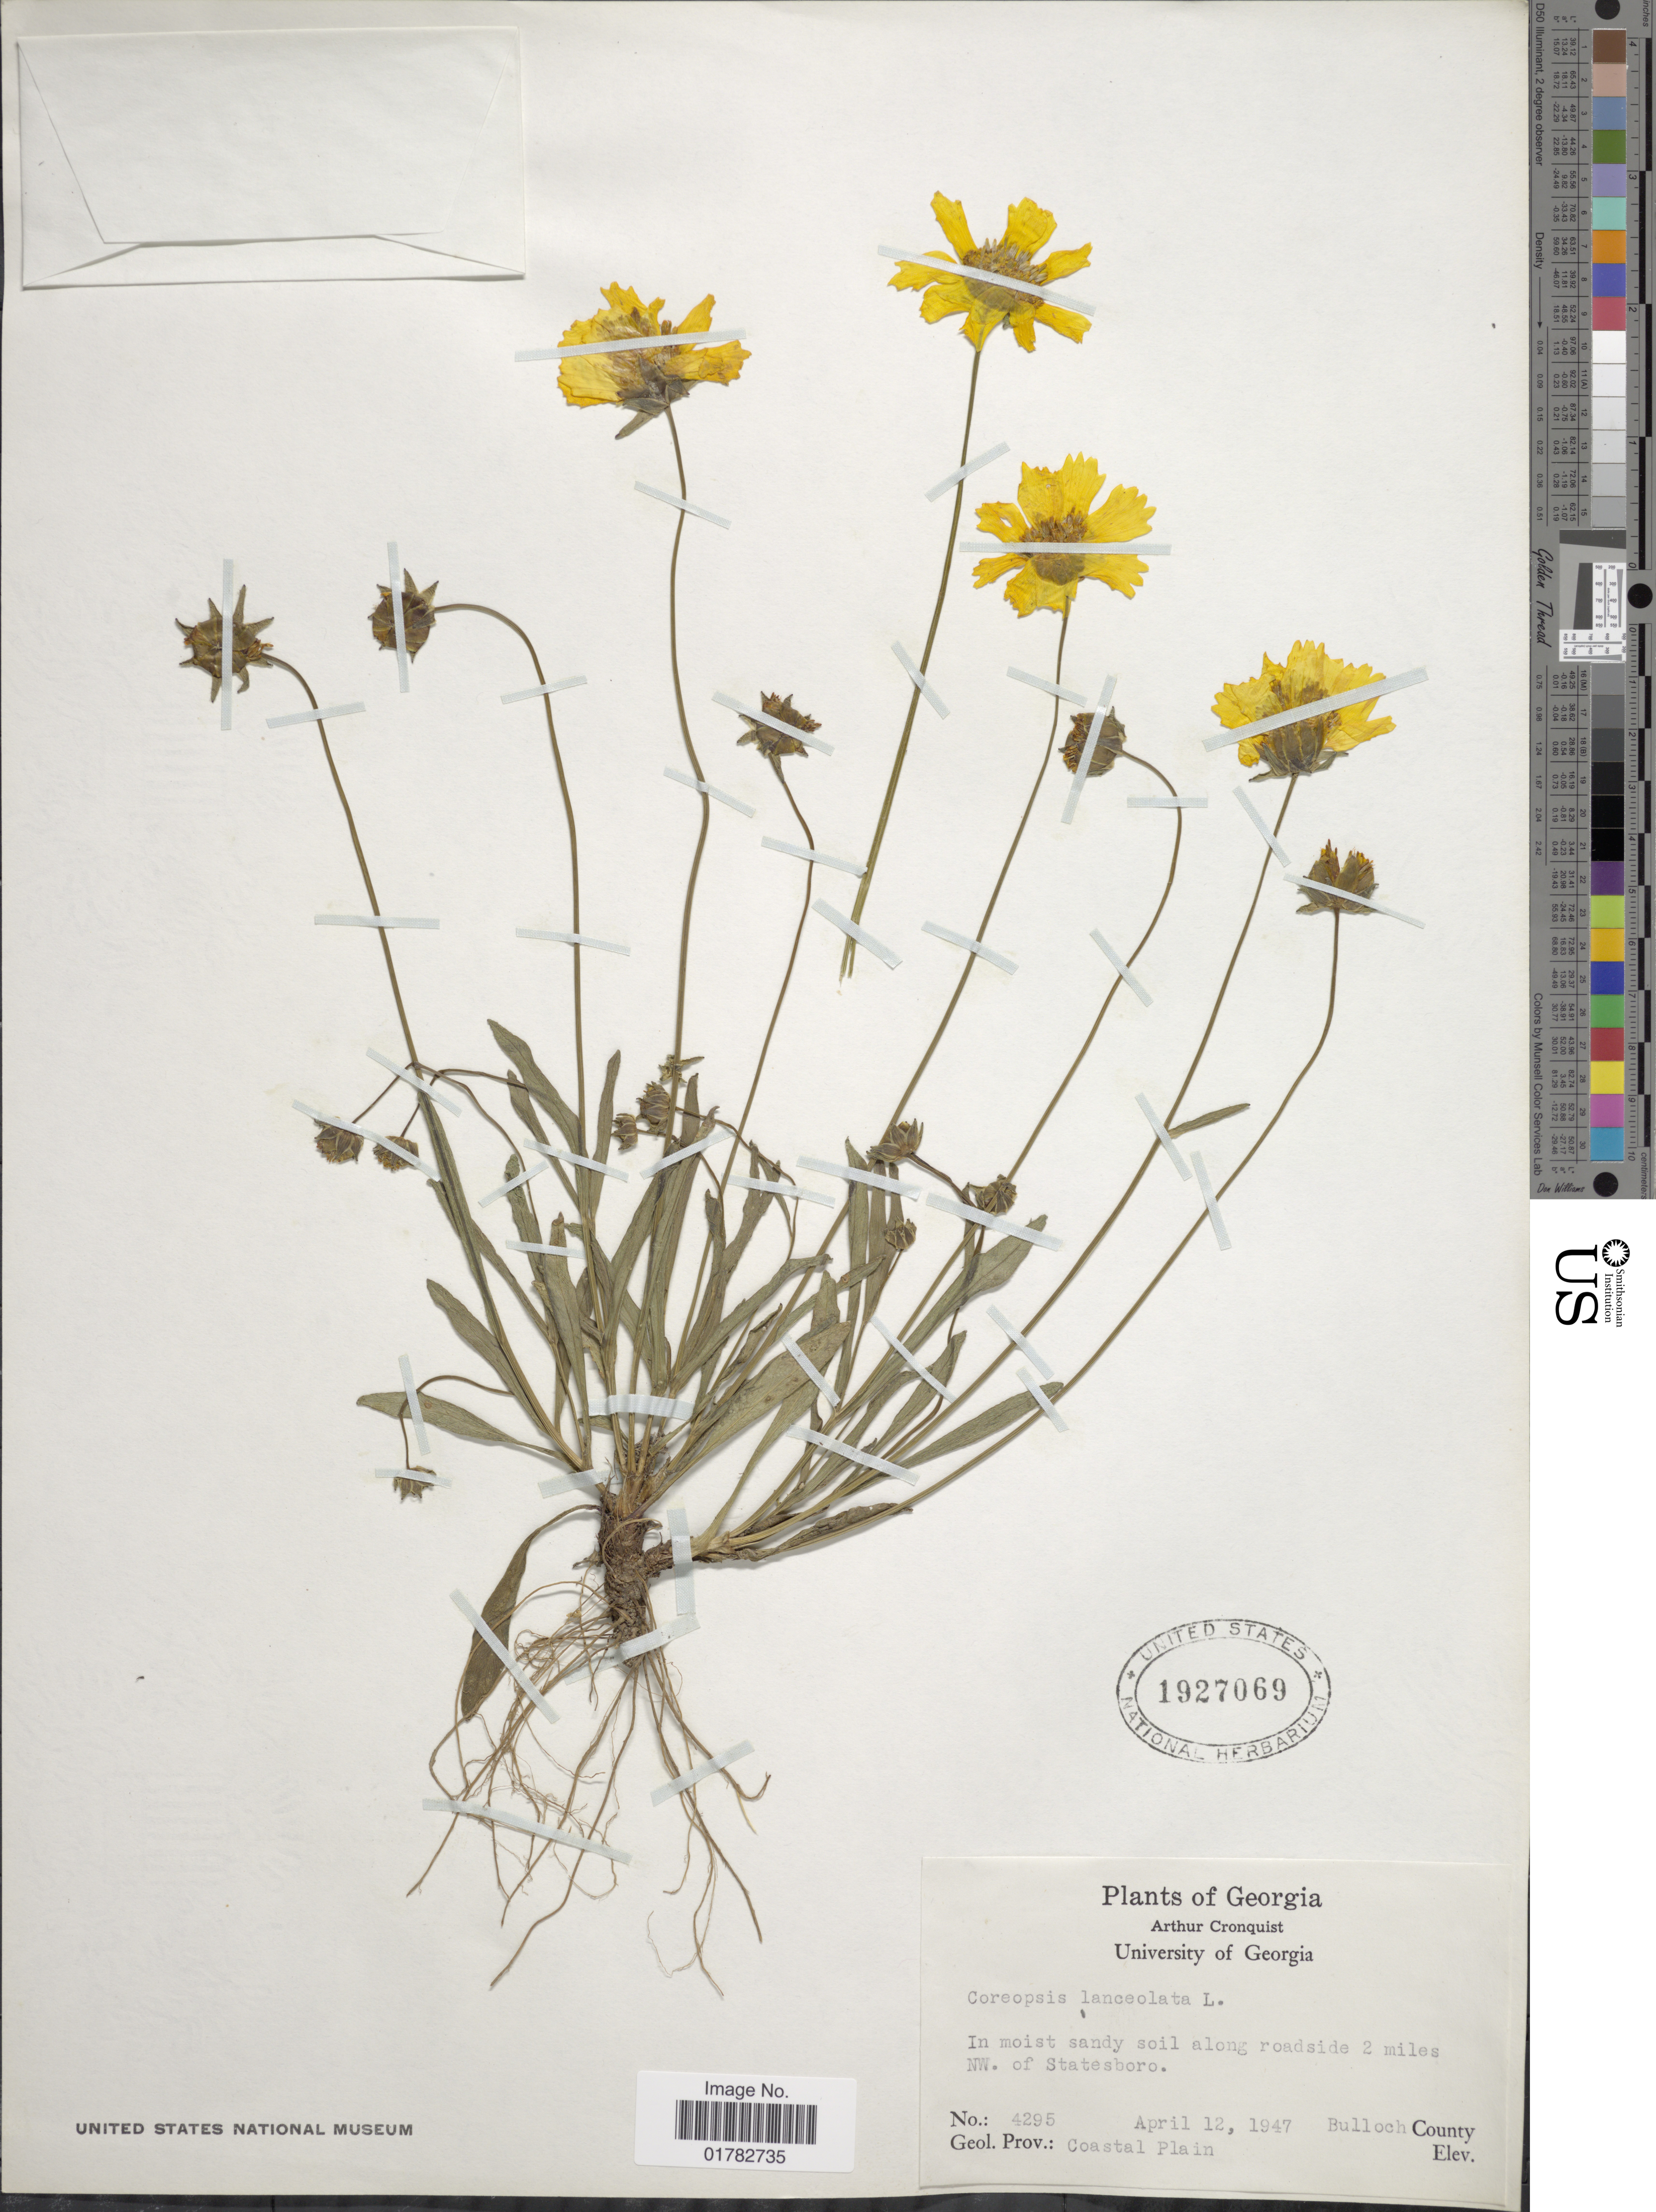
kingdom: Plantae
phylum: Tracheophyta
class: Magnoliopsida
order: Asterales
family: Asteraceae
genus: Coreopsis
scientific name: Coreopsis lanceolata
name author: L.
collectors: A. J. Cronquist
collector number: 4298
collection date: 1947-04-12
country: United States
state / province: Georgia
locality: In moist sandy soil along roadside 2 miles NW of Statesbro, Coastal Plain, Bulloch County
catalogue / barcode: US 1927069